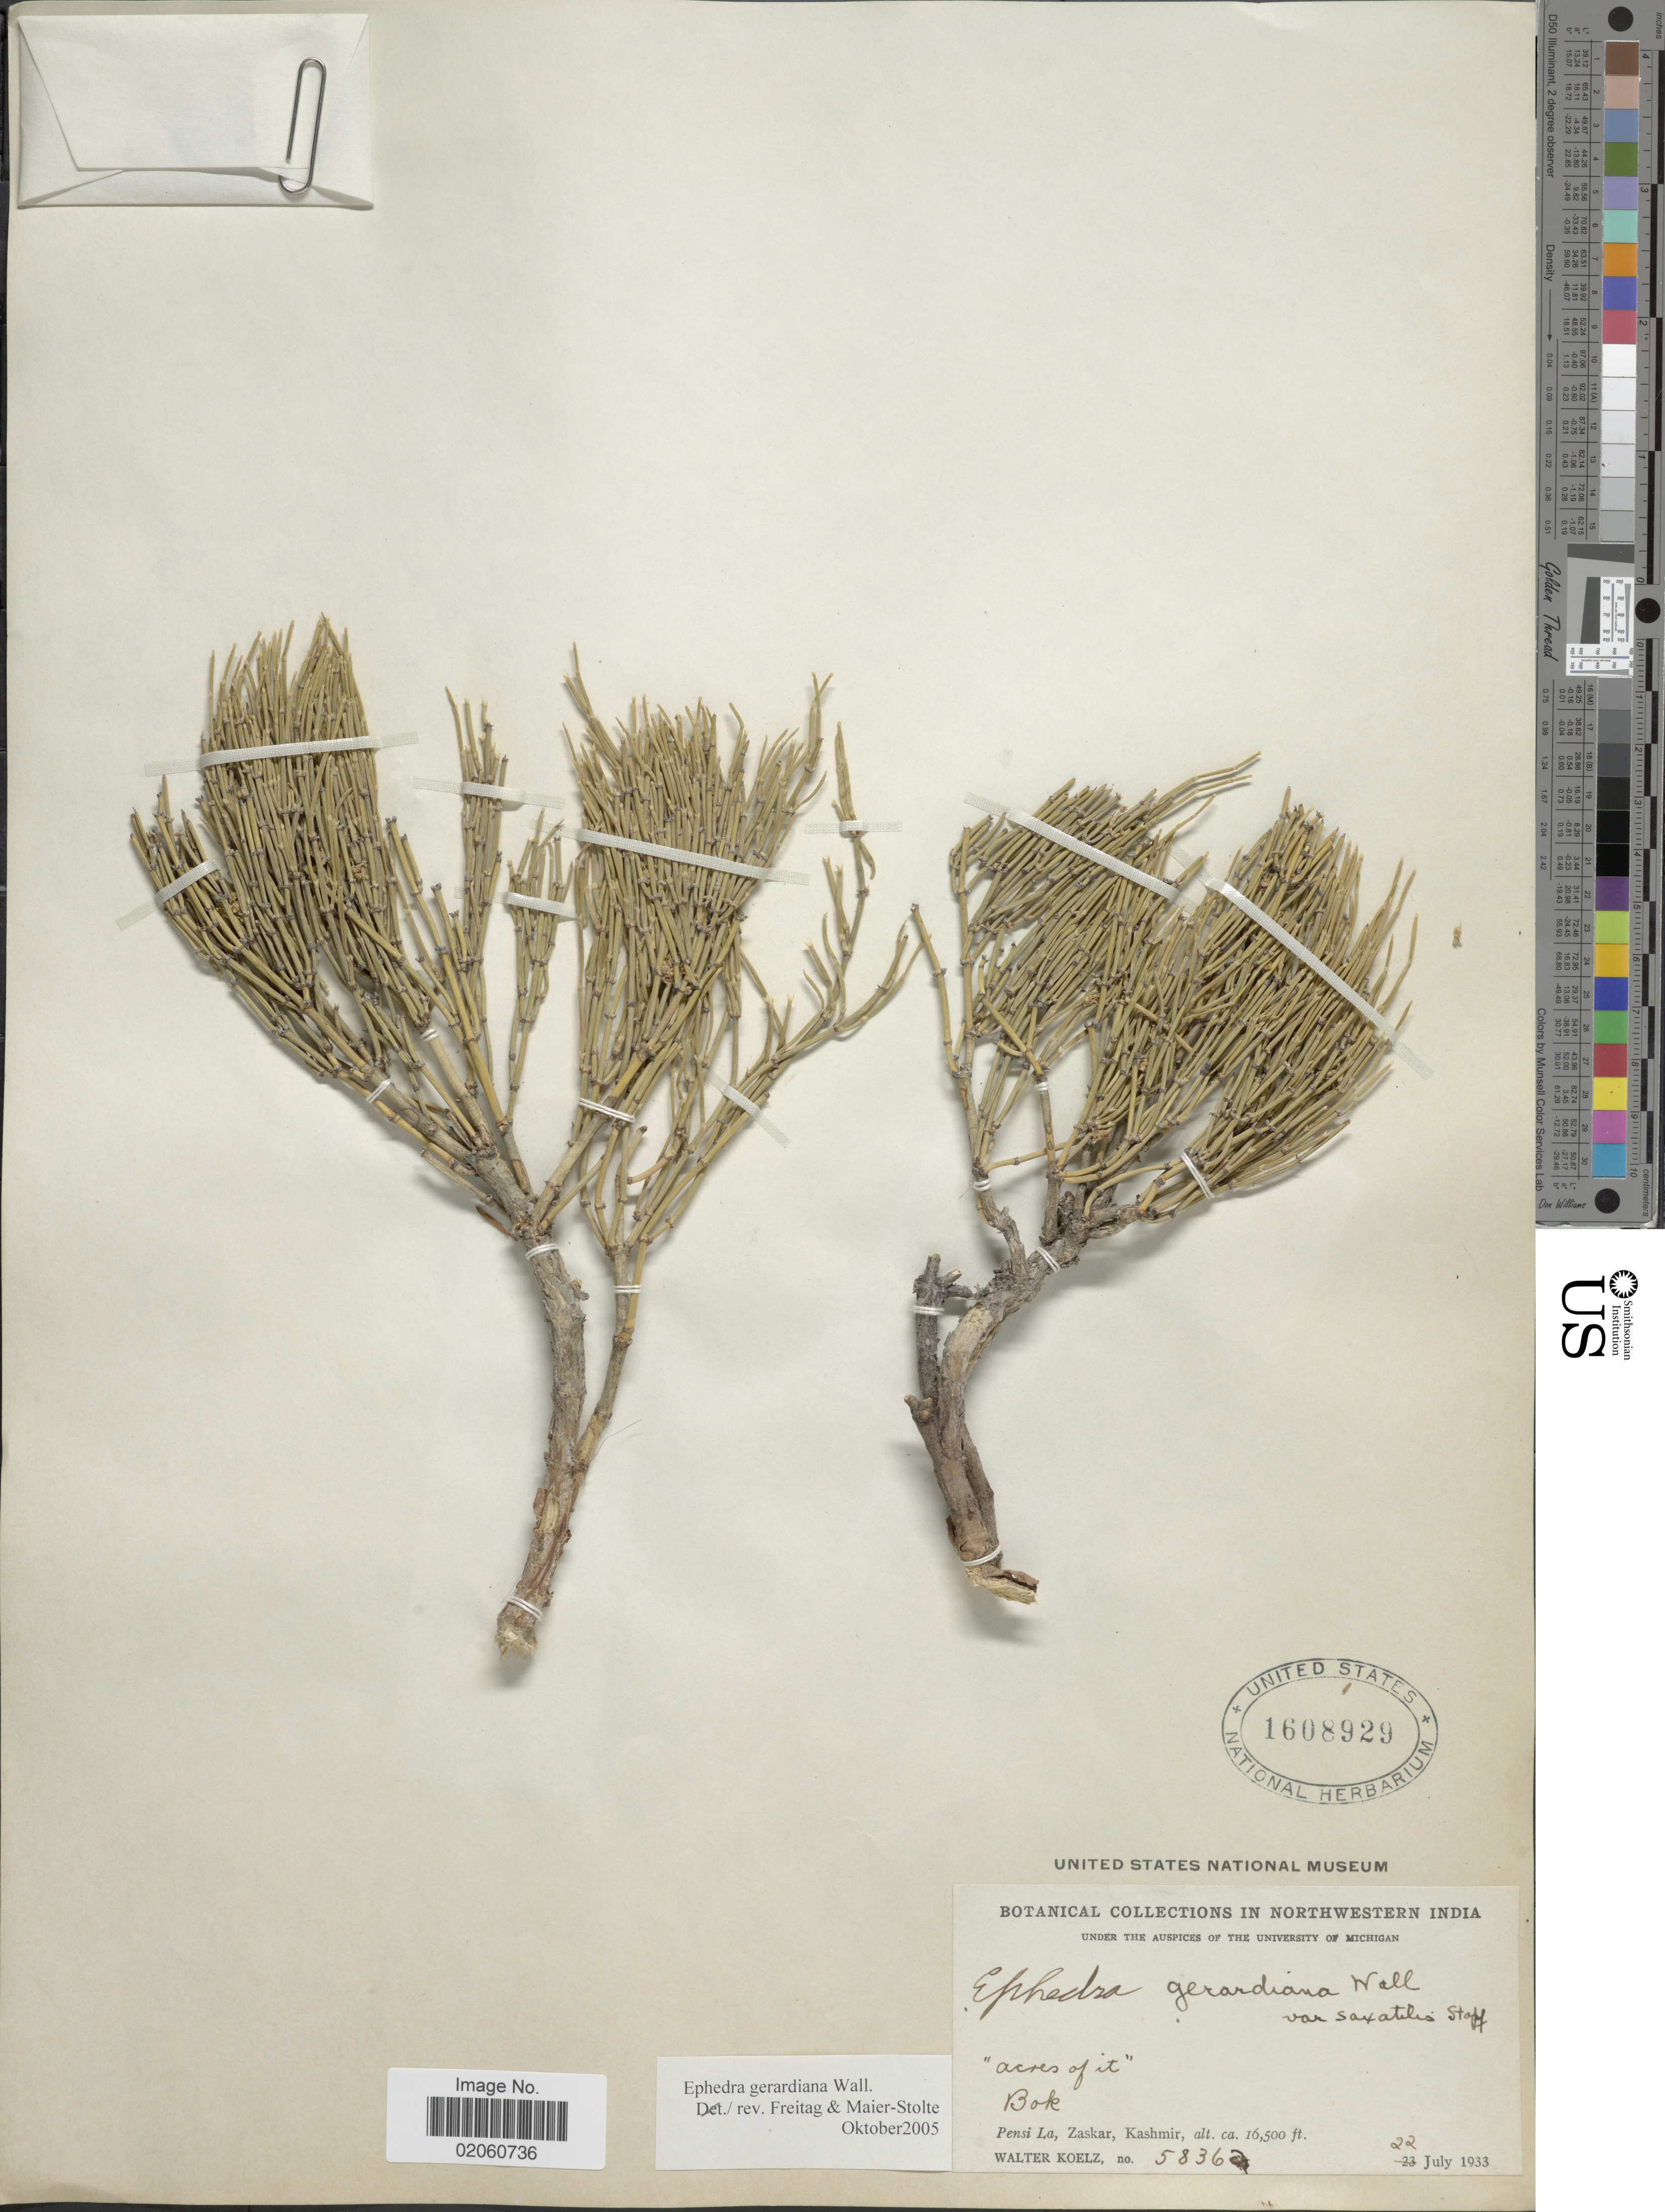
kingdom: Plantae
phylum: Tracheophyta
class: Gnetopsida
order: Ephedrales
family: Ephedraceae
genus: Ephedra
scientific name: Ephedra gerardiana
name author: Wall. ex Klotzsch & Garcke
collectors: W. N. Koelz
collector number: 5836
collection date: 1933-07-22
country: India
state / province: Jammu and Kashmir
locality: In Northwestern India, Pensi La, Zaskar, Kashmir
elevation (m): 5029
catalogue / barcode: US 1608929